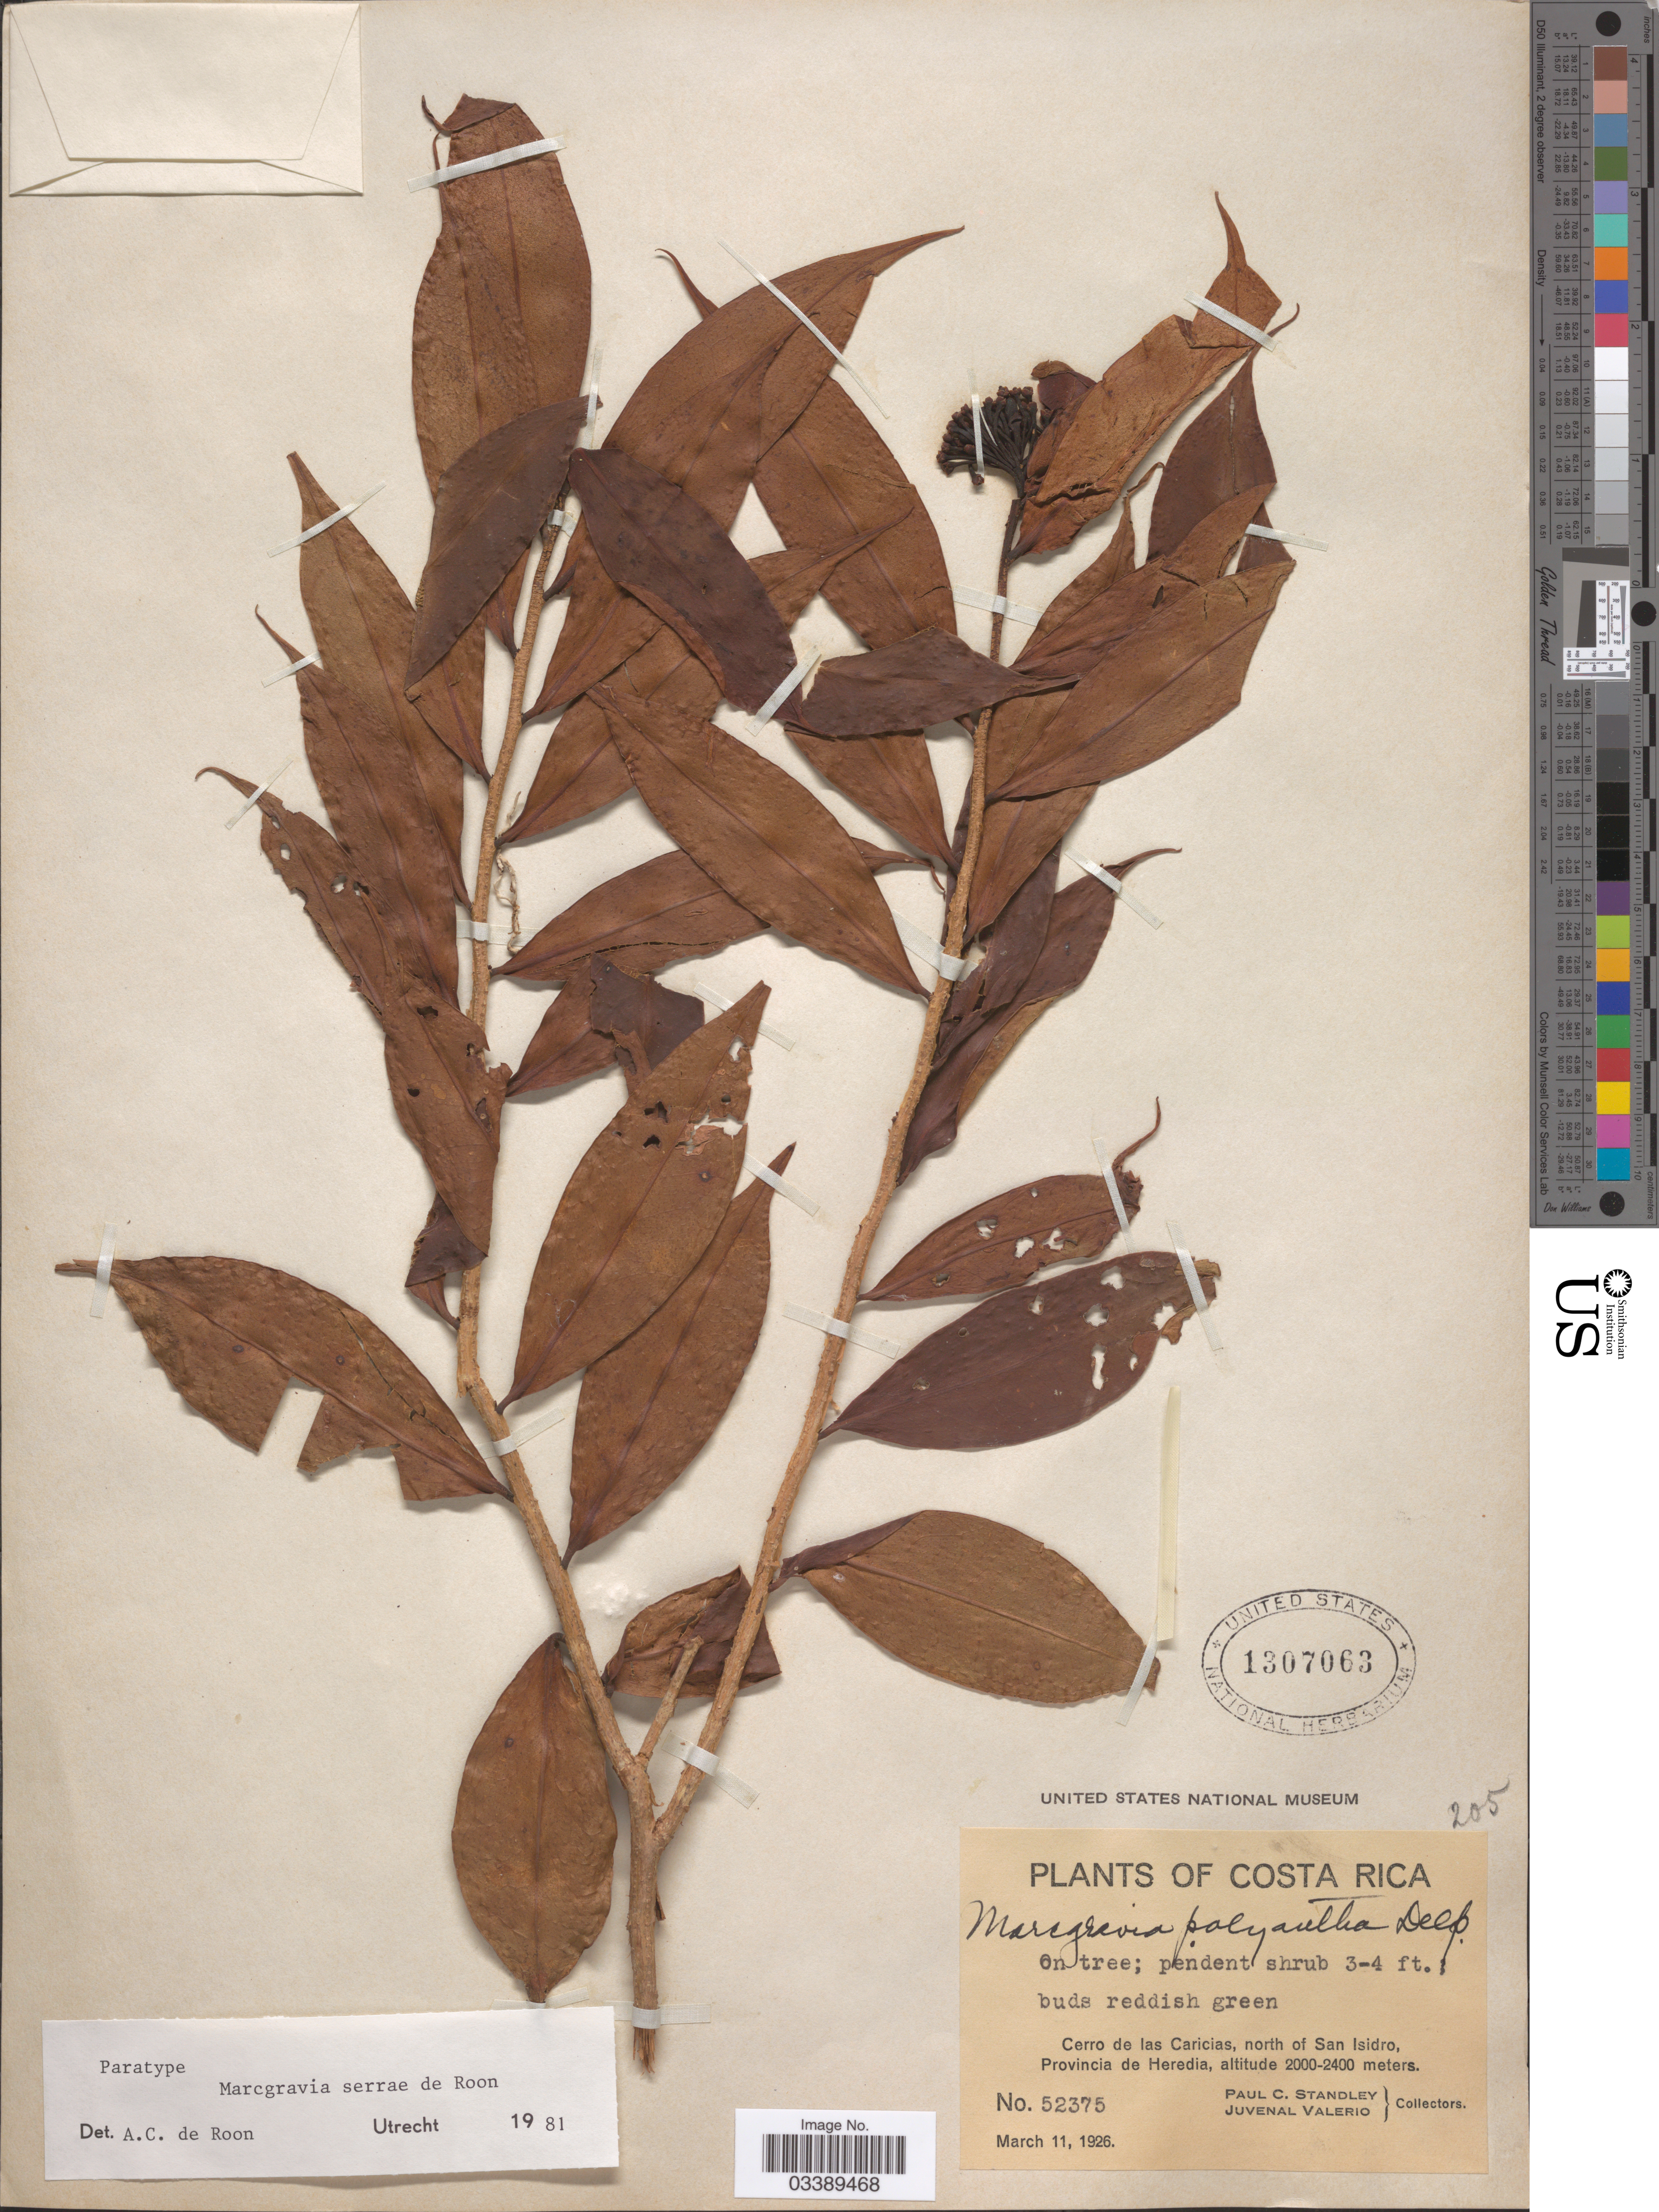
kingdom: Plantae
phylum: Tracheophyta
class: Magnoliopsida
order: Ericales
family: Marcgraviaceae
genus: Marcgravia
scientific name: Marcgravia serrae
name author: de Roon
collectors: P. C. Standley & J. Valerio R.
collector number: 52375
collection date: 1926-03-11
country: Costa Rica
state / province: Heredia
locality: Cerro de las Caricias, north of San Isidro.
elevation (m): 2000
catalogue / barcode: US 1307063